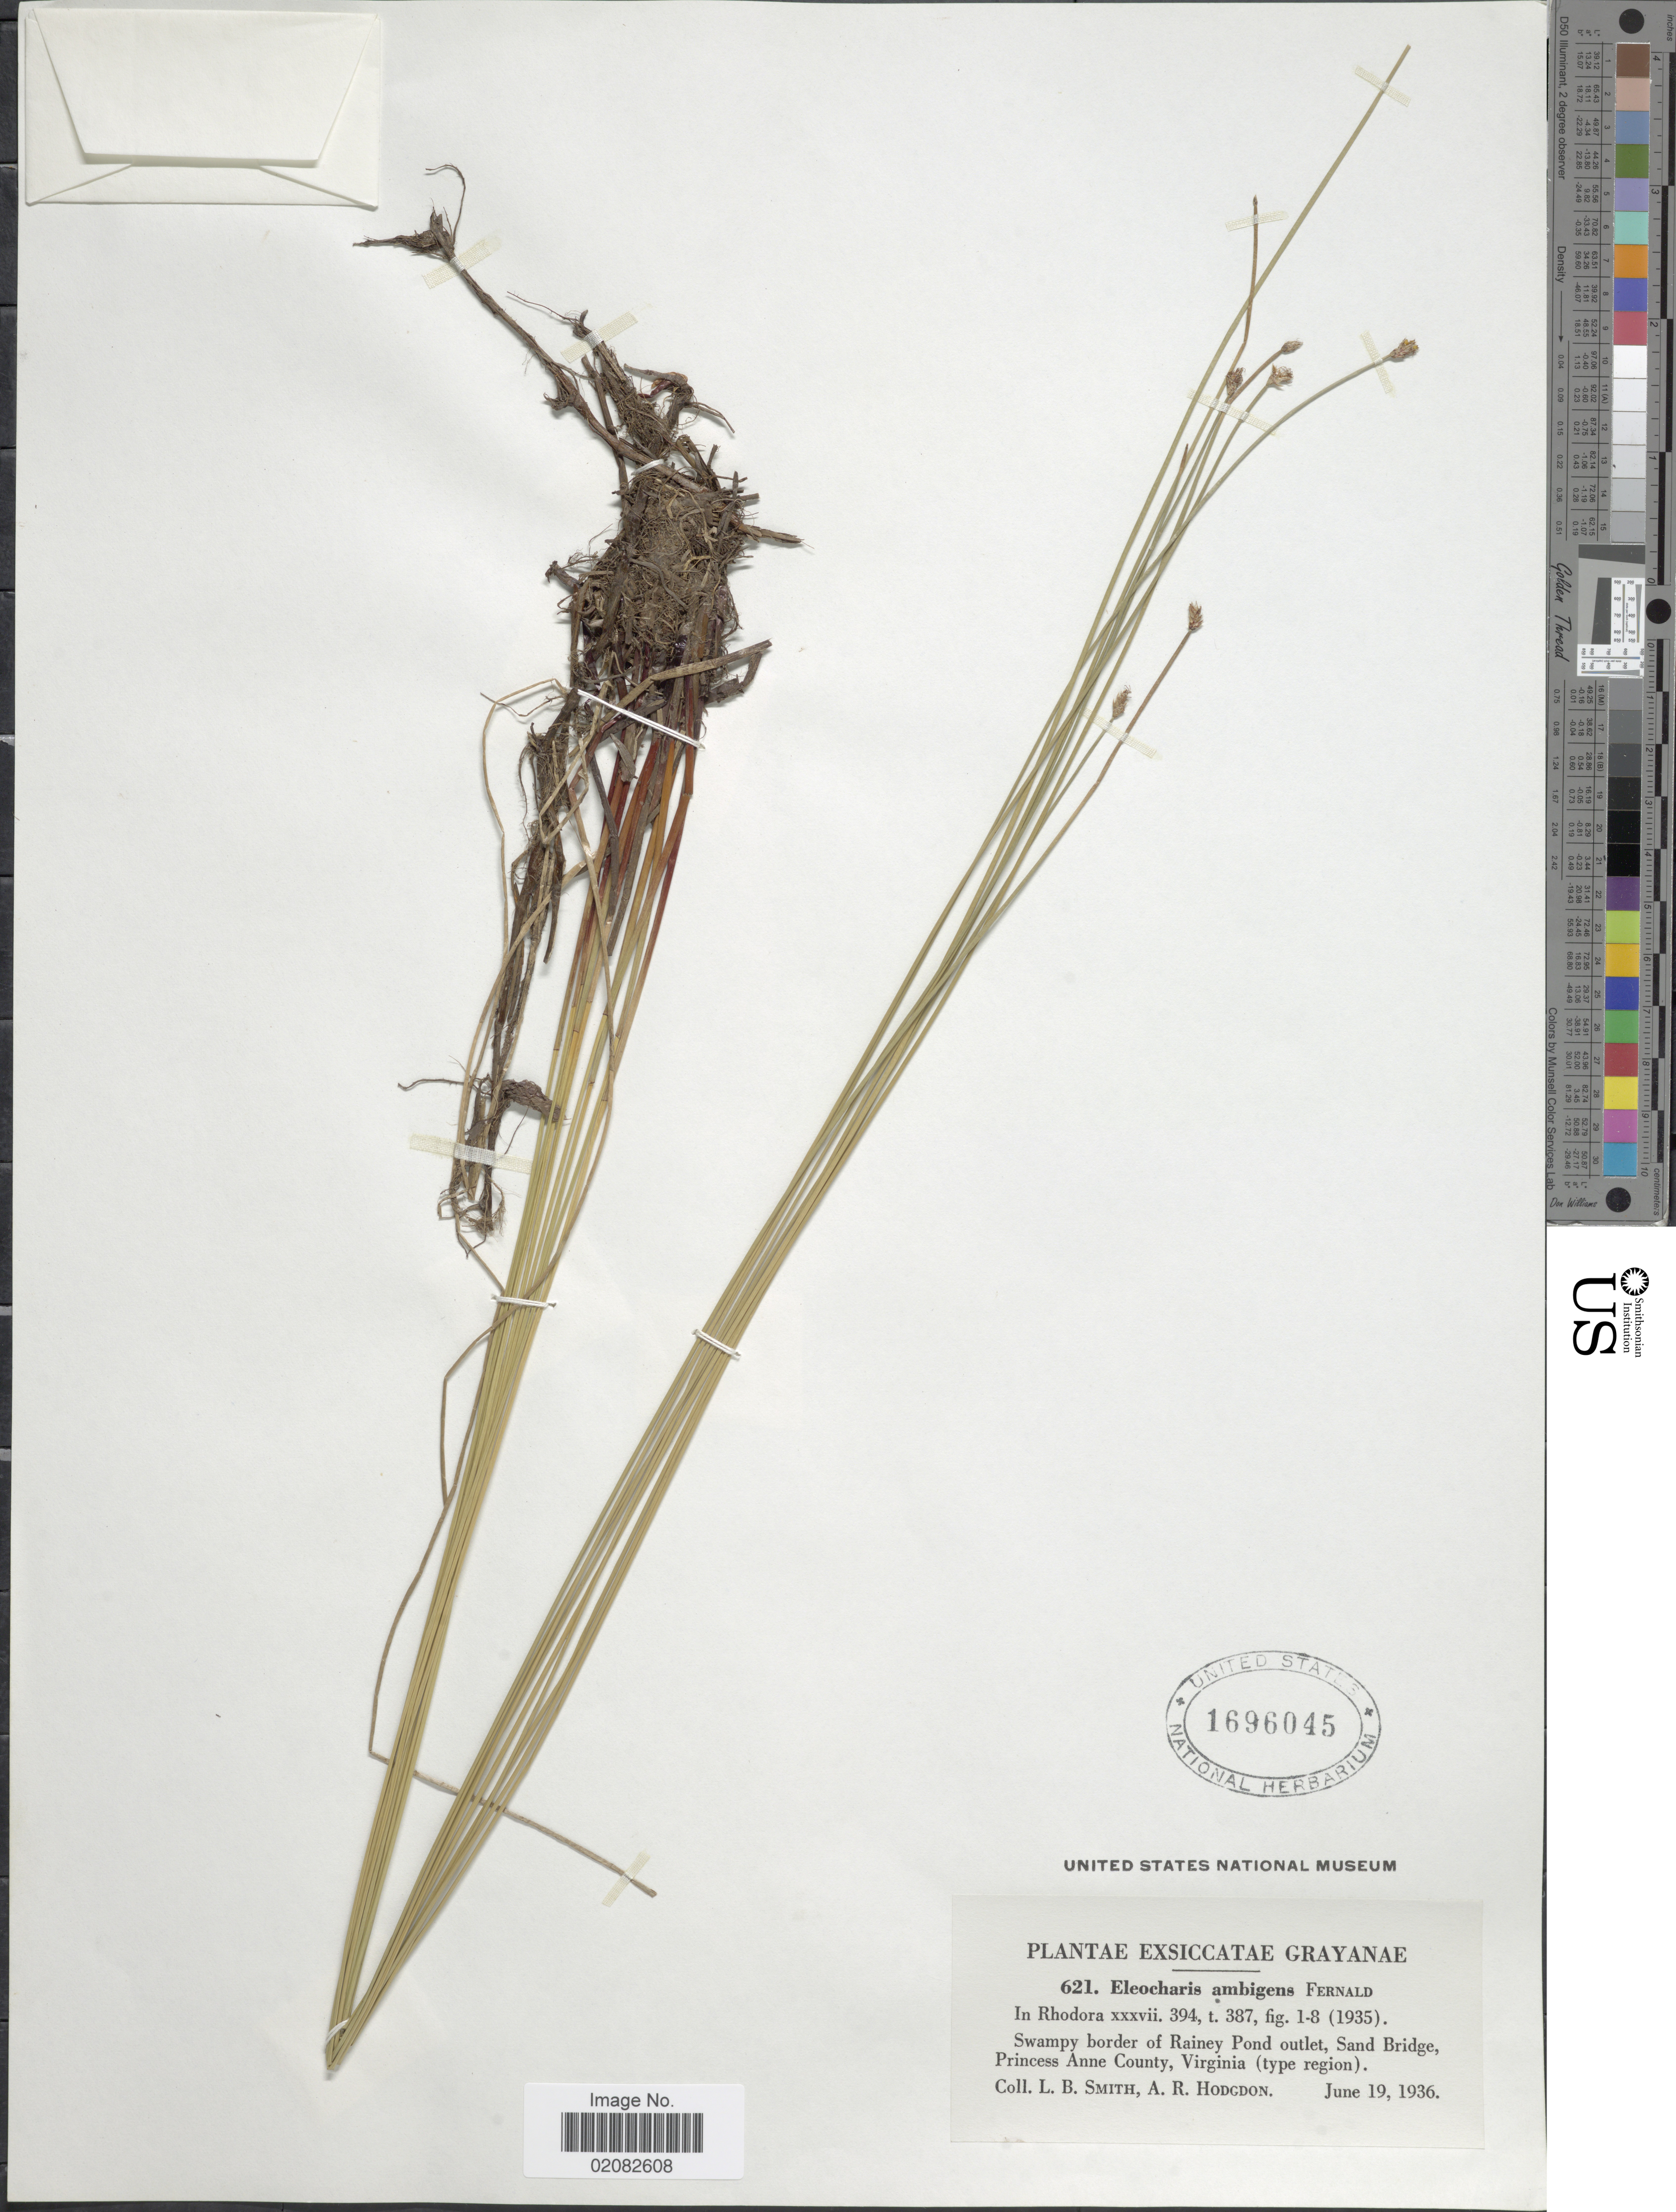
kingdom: Plantae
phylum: Tracheophyta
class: Liliopsida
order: Poales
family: Cyperaceae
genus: Eleocharis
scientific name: Eleocharis fallax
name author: Weath.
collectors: L. Smith & A. R. Hodgdon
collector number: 621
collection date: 1936-06-19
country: United States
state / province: Virginia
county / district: City of Virginia Beach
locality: Grayanae, Swampy border of Rainey Pond Outlet, Sand Bridge, Princess Anne County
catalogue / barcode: US 1696045